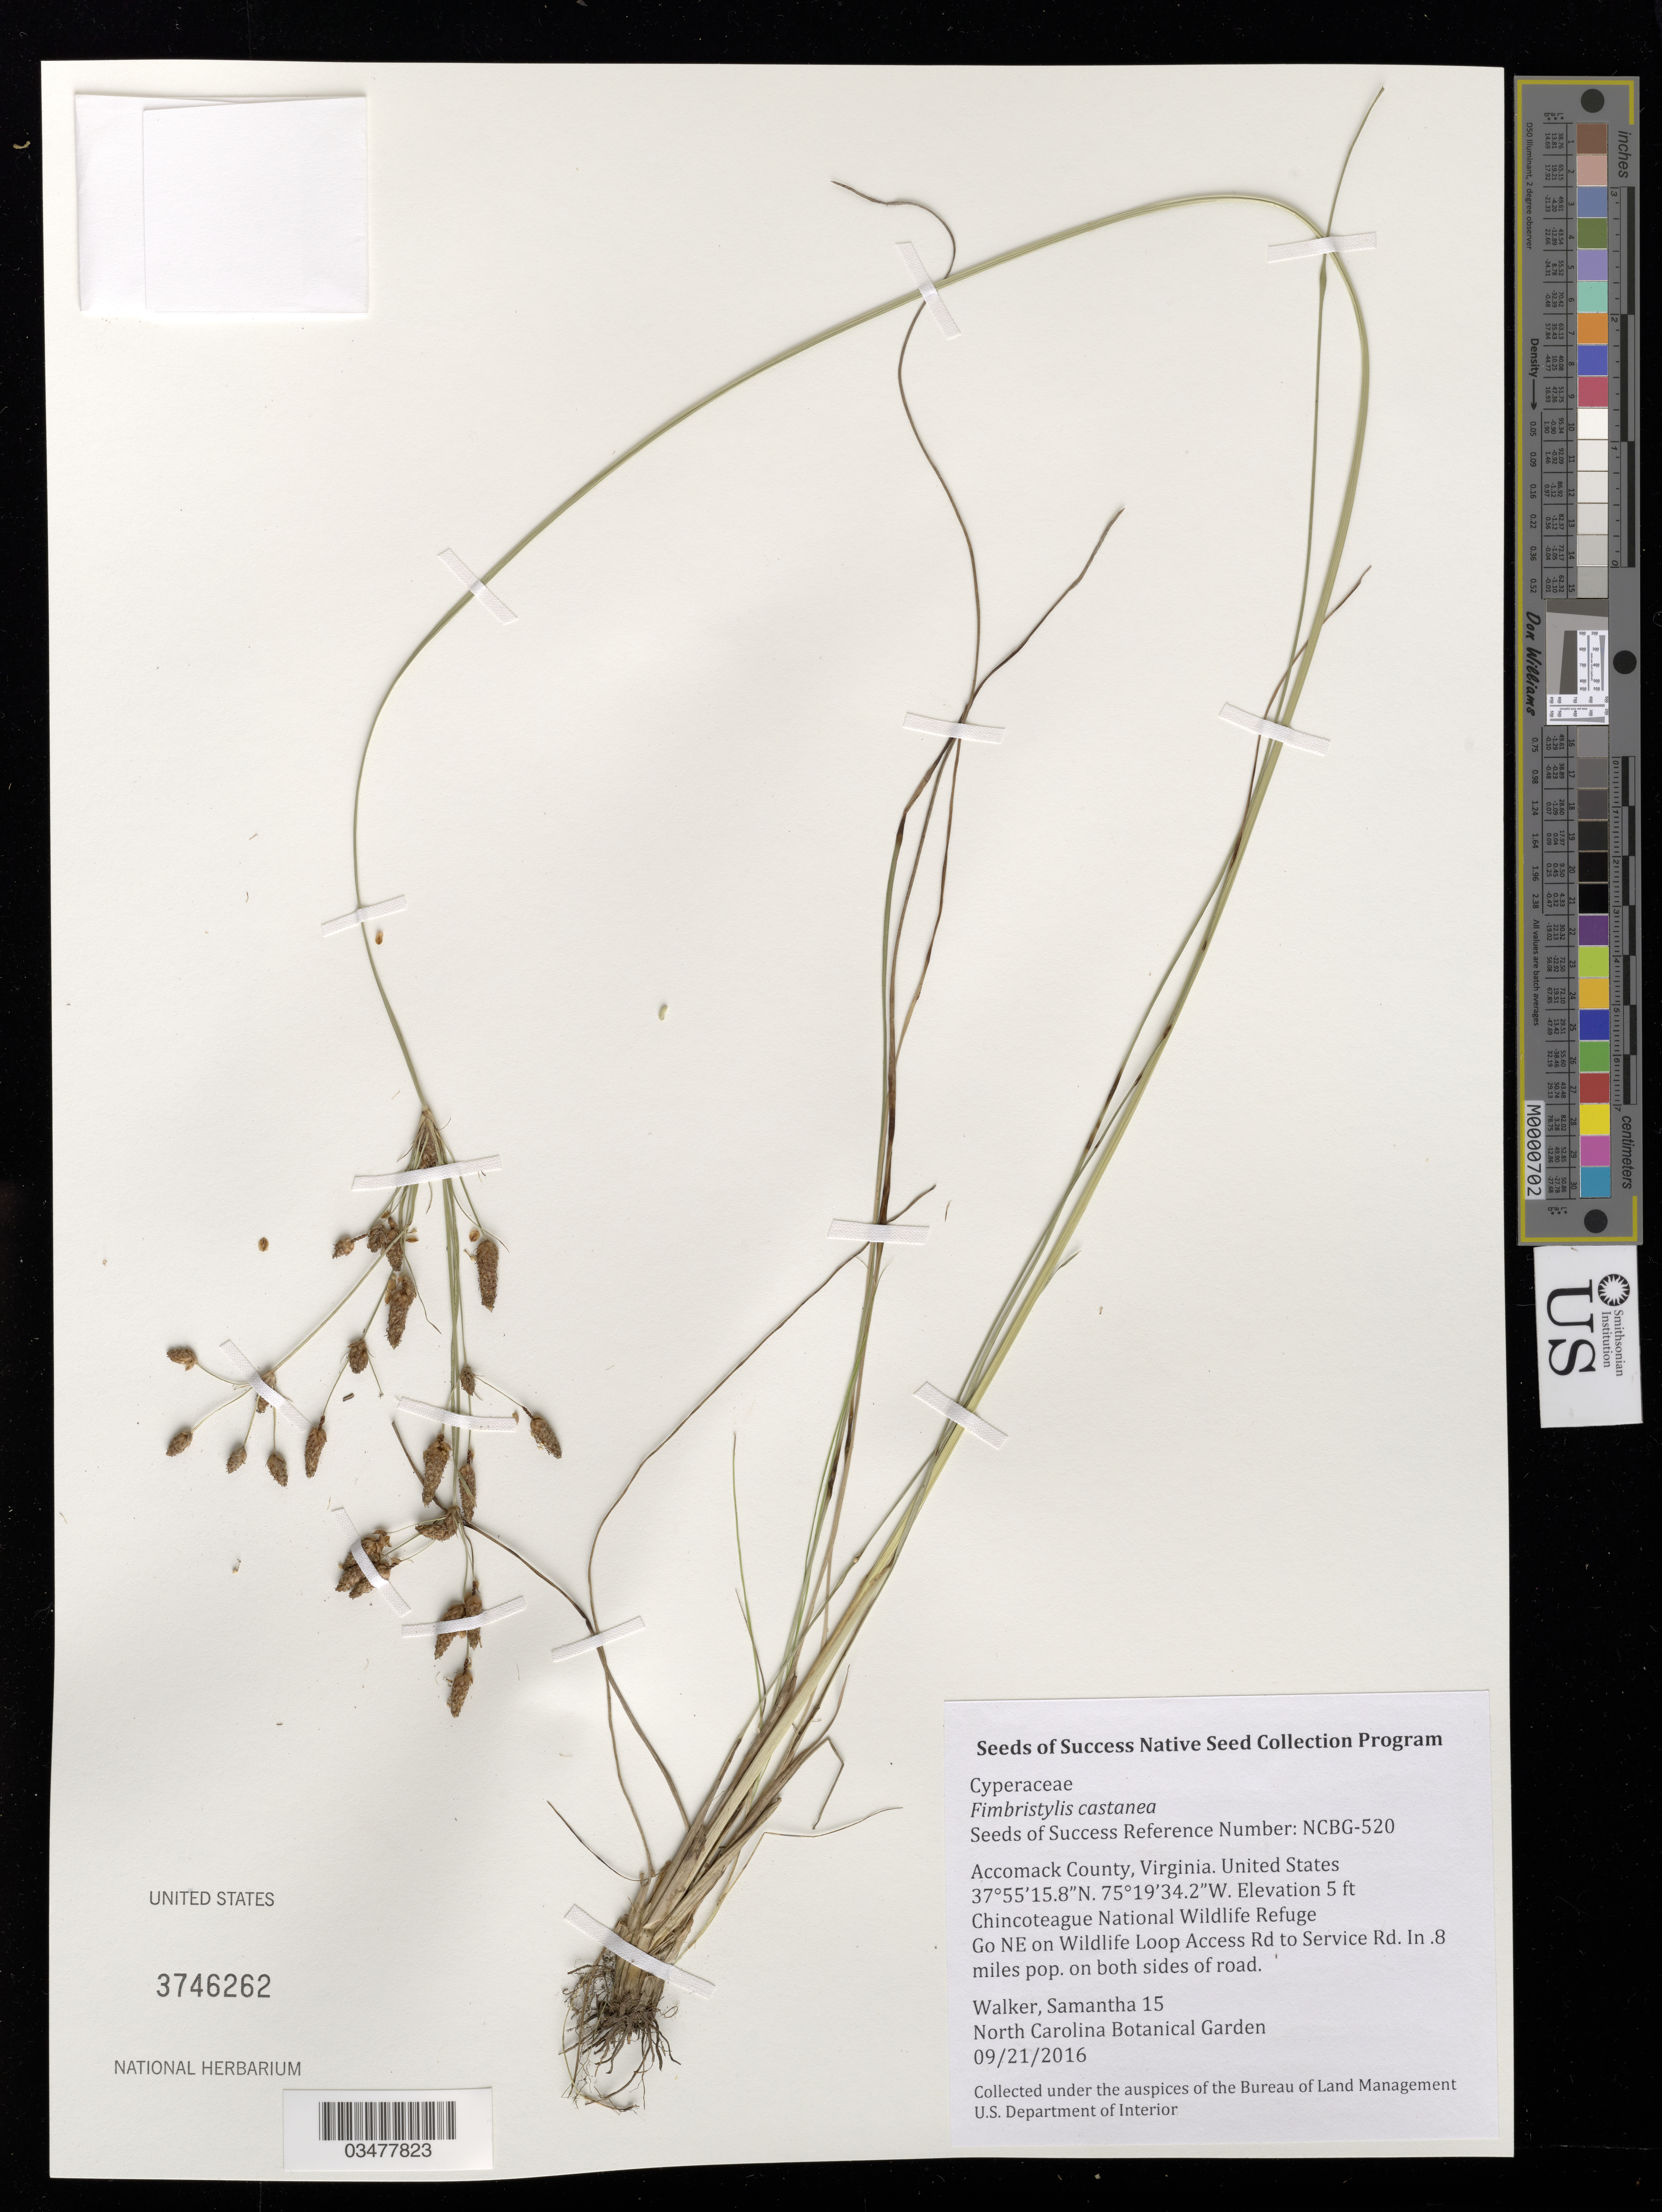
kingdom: Plantae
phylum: Tracheophyta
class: Liliopsida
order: Poales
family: Cyperaceae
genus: Fimbristylis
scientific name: Fimbristylis castanea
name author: (Michx.) Vahl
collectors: S. Walker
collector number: NCBG-520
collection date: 2016-09-21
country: United States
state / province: Virginia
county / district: Accomack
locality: Chincoteague National Wildlife Refuge, Service Rd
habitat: Irregularly flooded eastern tidal salt shrub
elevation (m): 2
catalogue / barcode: US 3746262